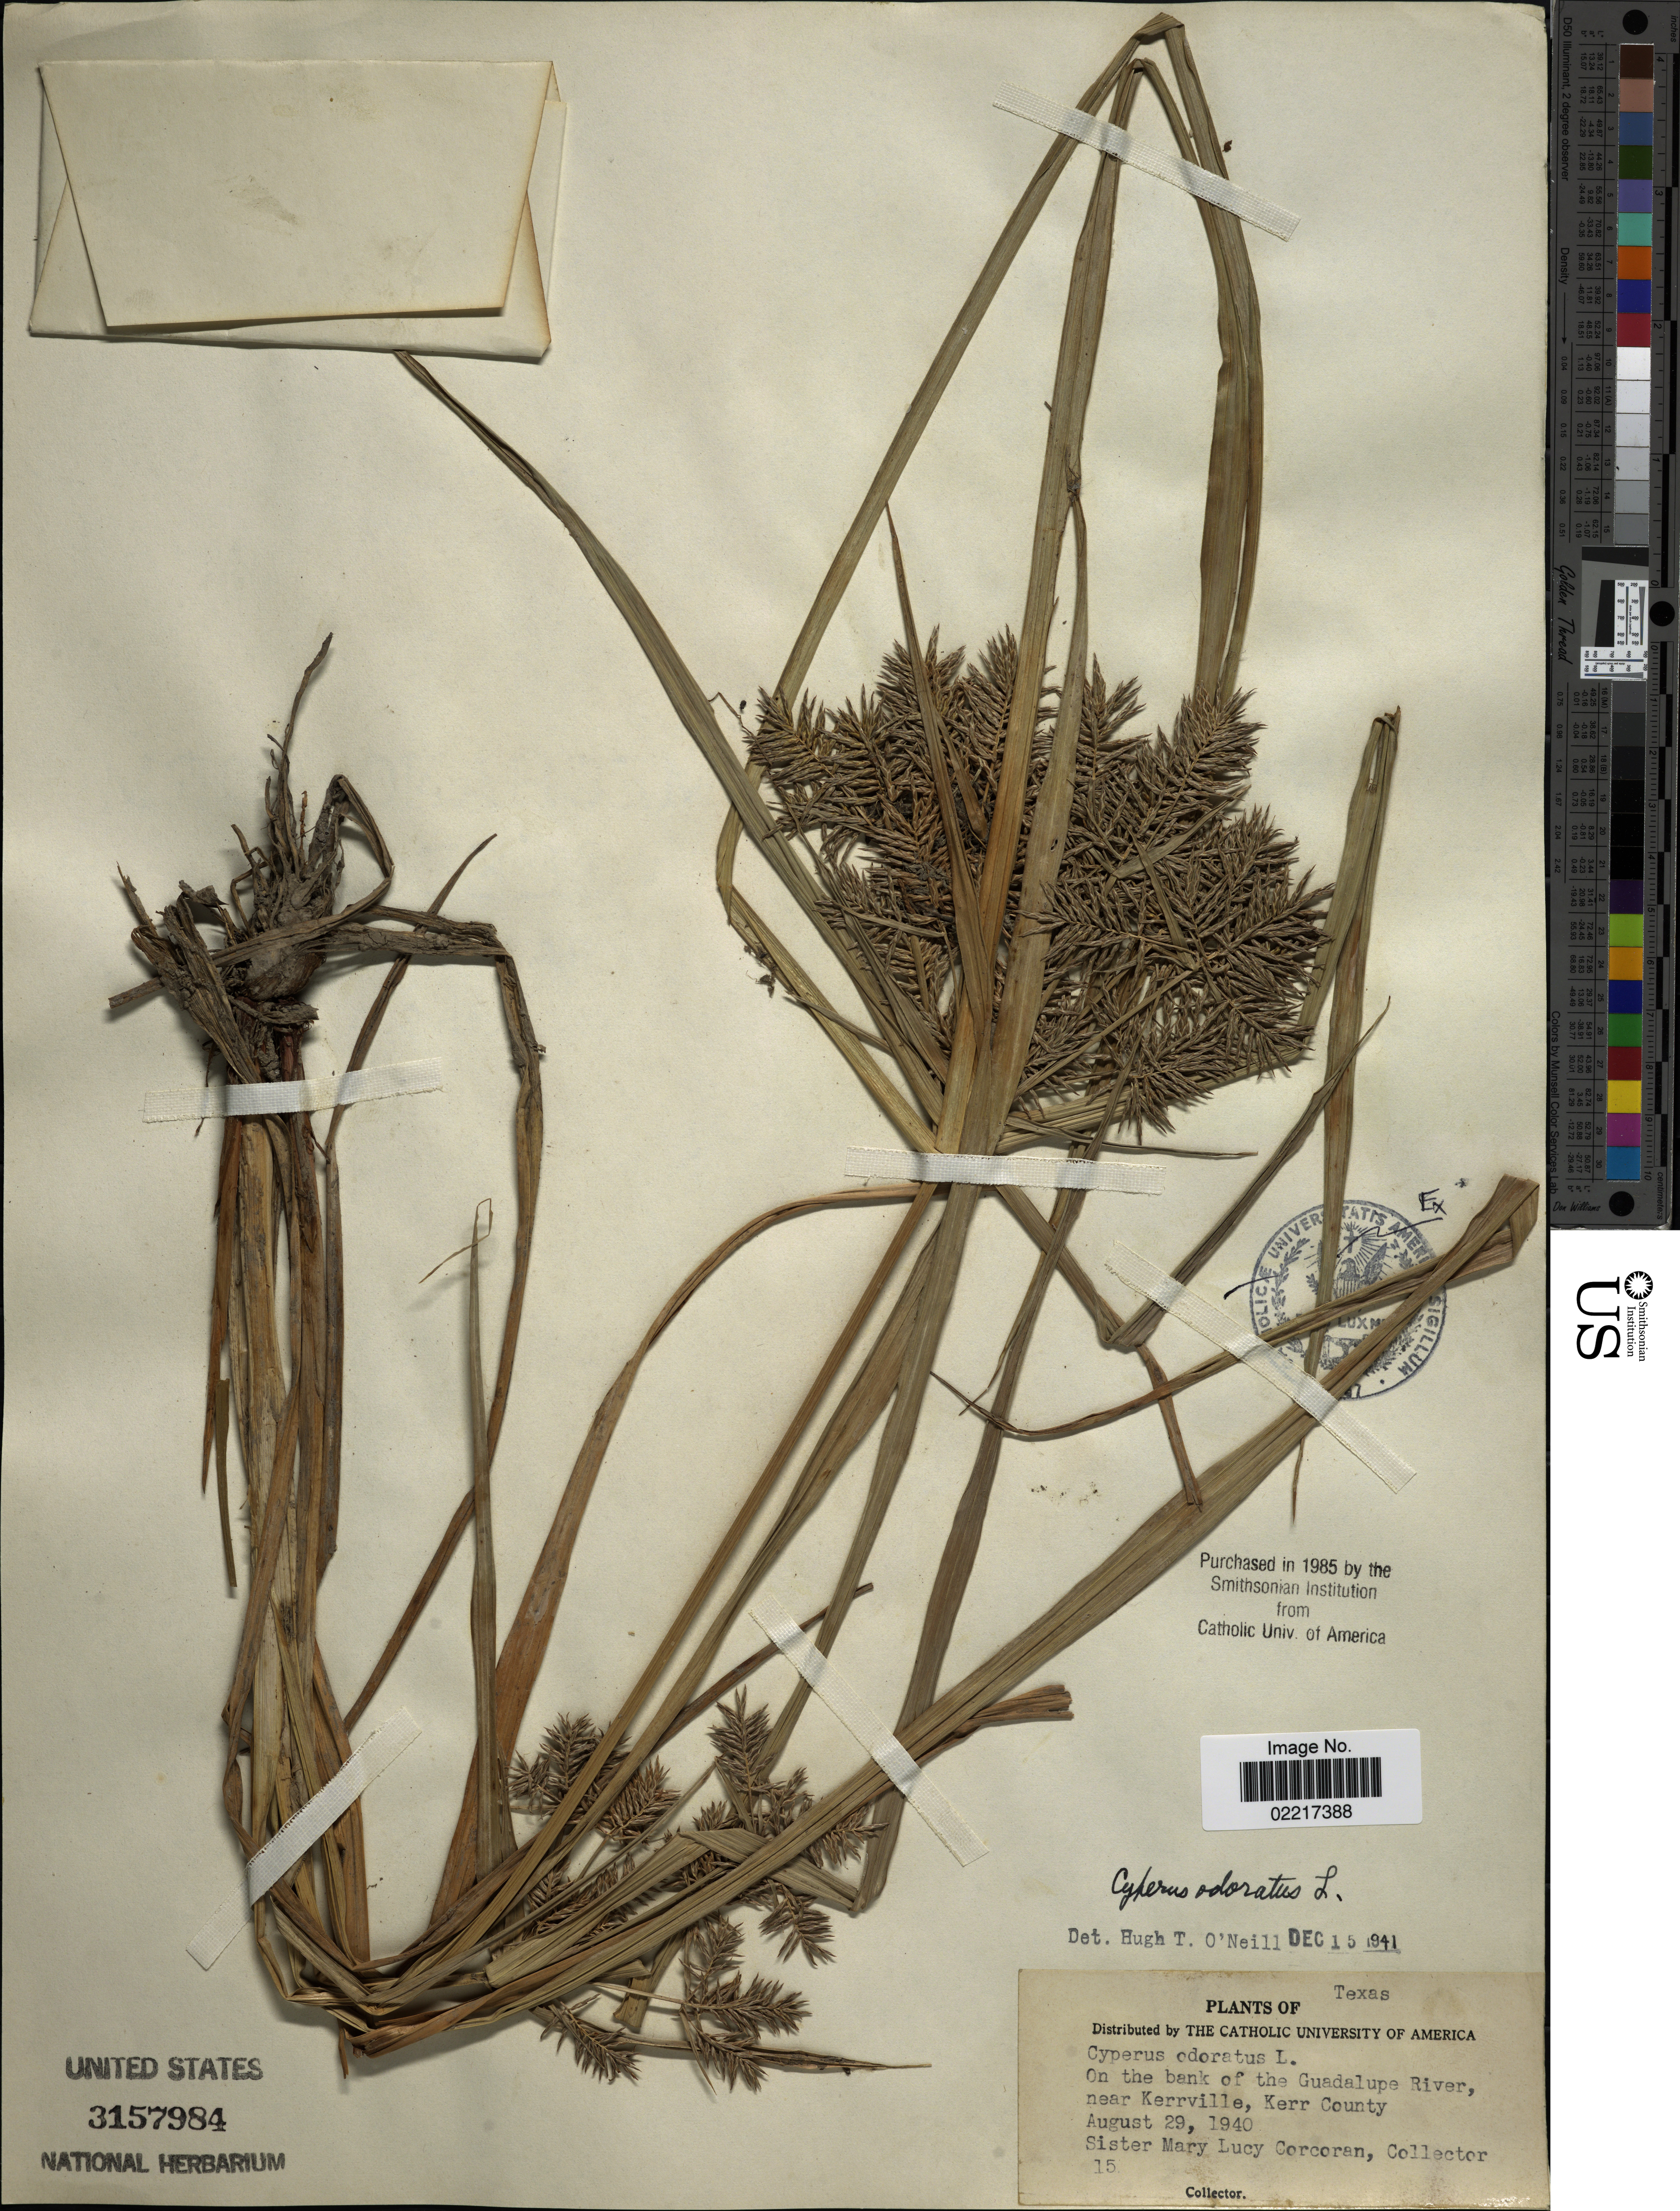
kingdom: Plantae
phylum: Tracheophyta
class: Liliopsida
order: Poales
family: Cyperaceae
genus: Cyperus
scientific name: Cyperus odoratus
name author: L.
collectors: M. Corcoran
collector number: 15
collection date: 1940-08-29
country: United States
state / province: Texas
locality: On the bank of the Guadalupe River, near Kerrville, Kerr County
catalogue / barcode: US 3157984